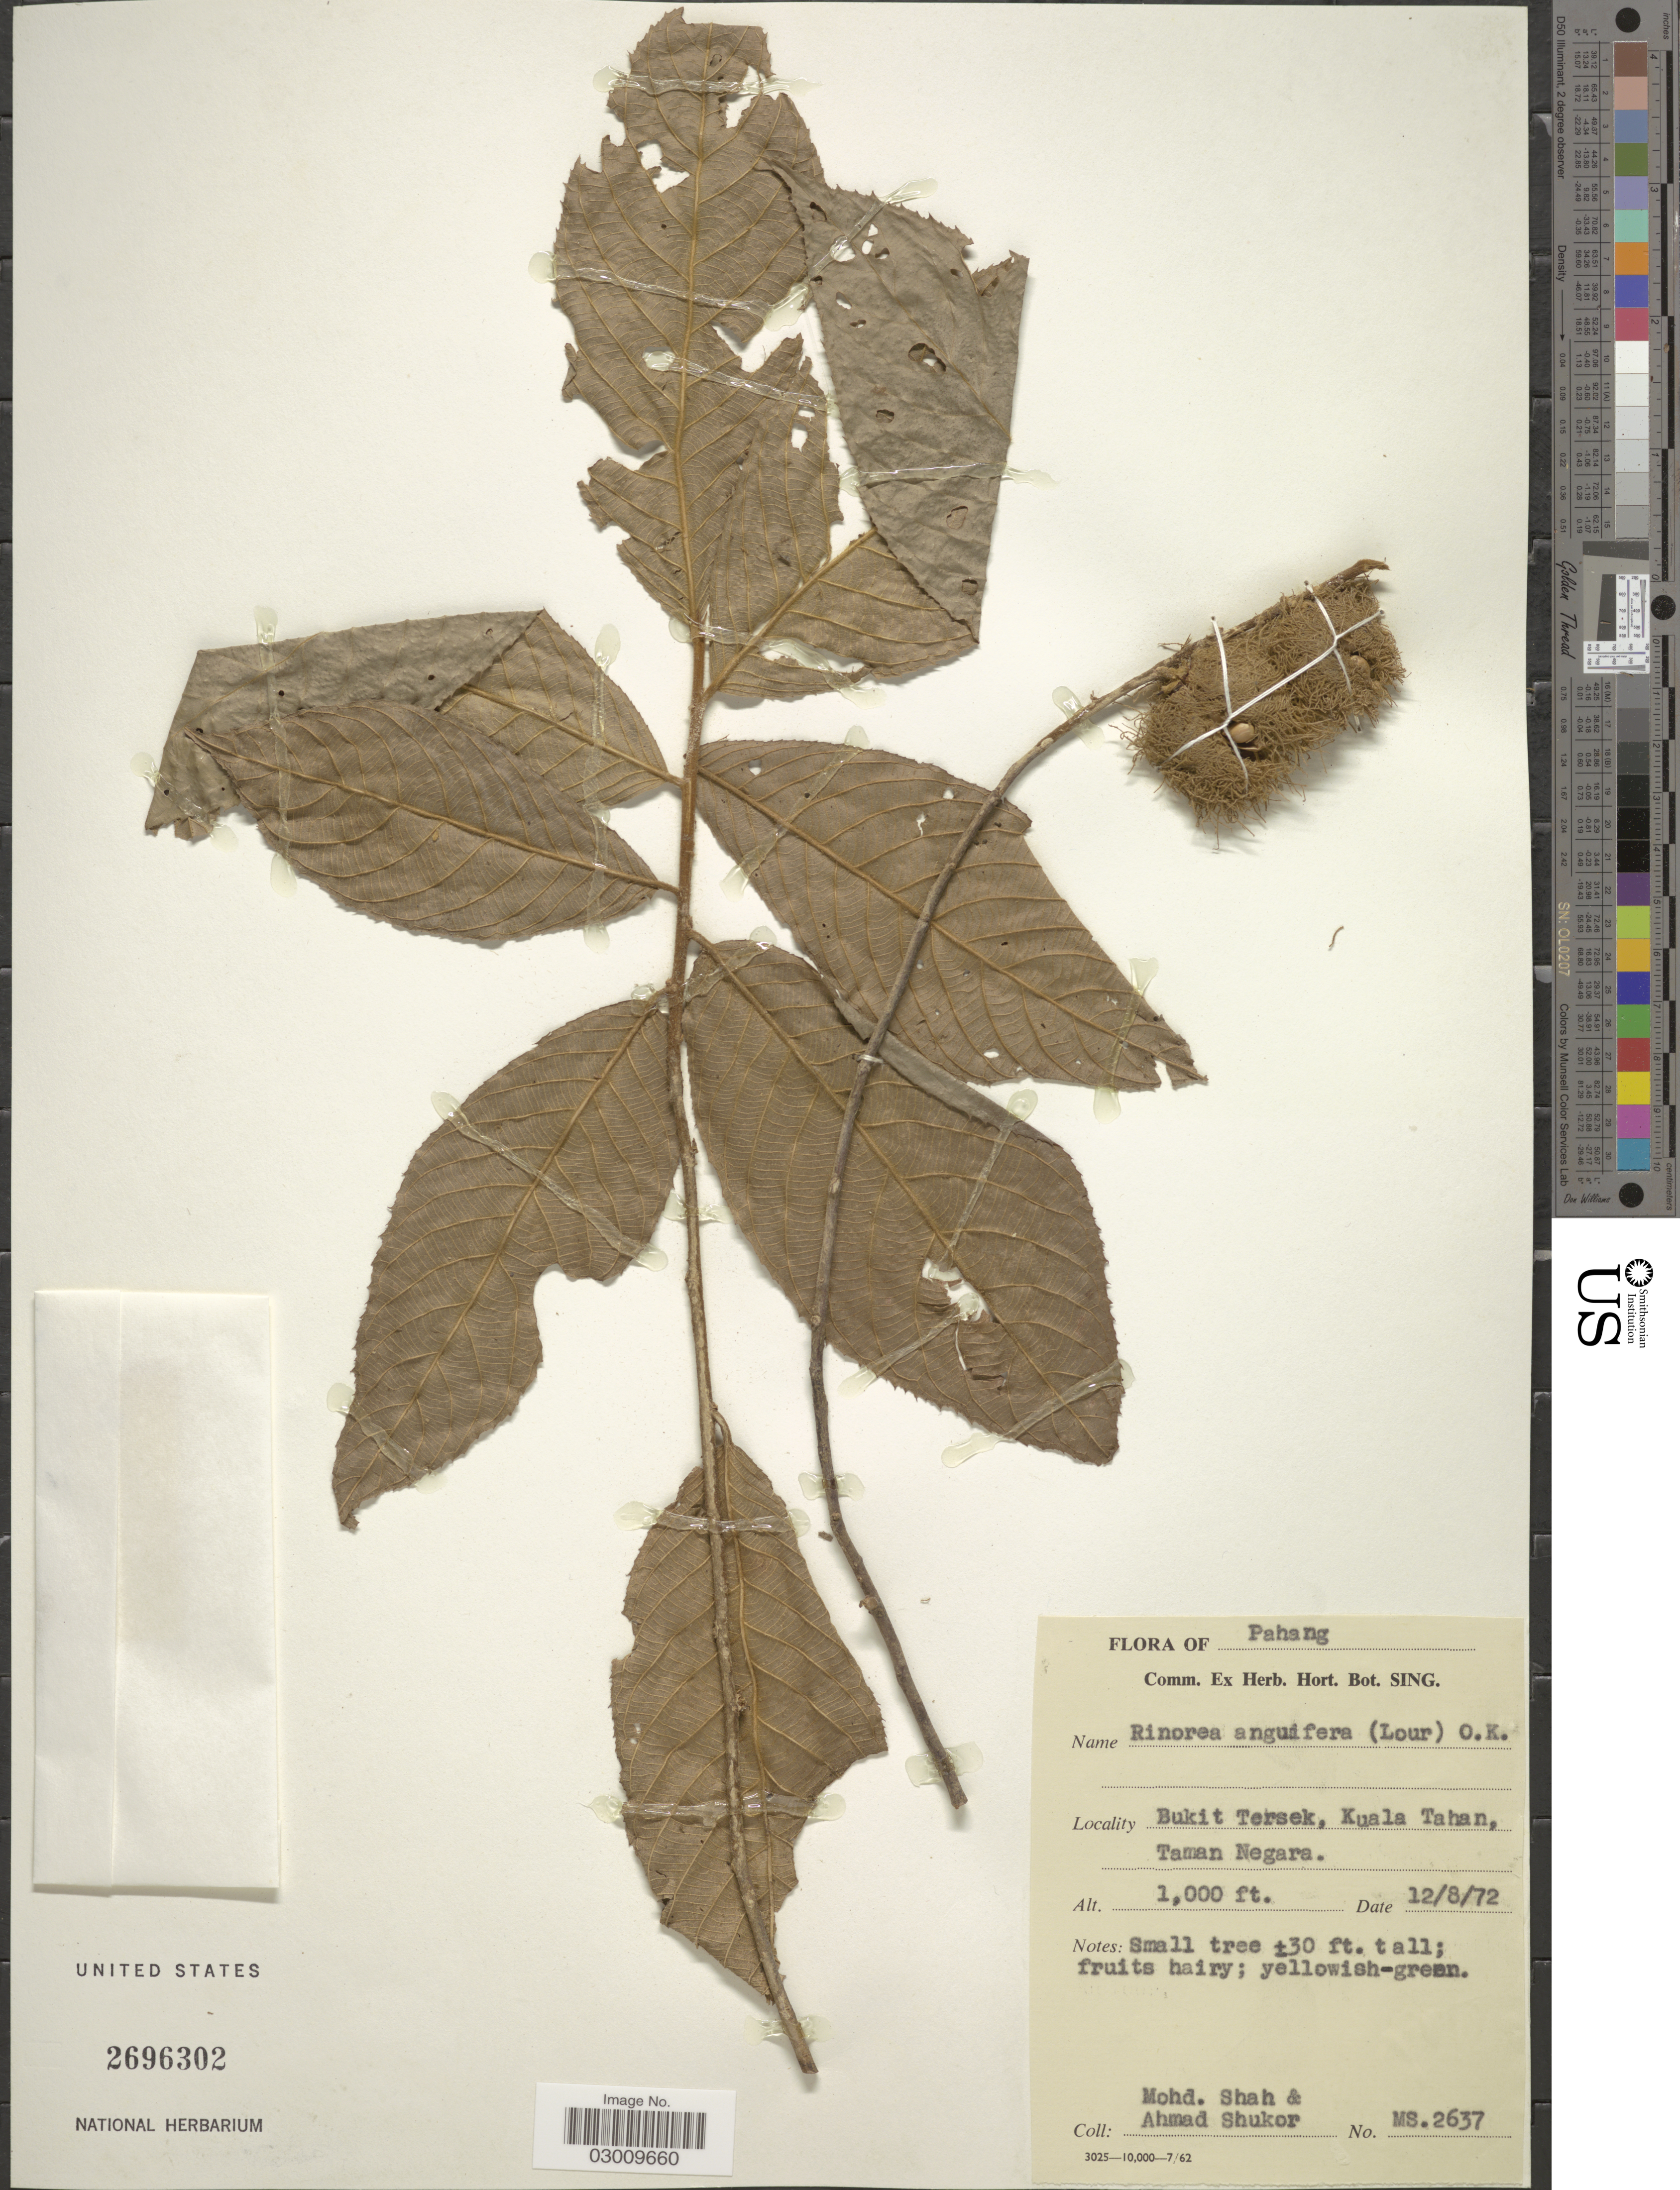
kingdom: Plantae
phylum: Tracheophyta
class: Magnoliopsida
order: Malpighiales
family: Violaceae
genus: Rinorea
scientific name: Rinorea anguifera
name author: Kuntze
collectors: M. Shah & A. Shukor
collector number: MS2637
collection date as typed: Transcribed d/m/y: 12/8/72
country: Malaysia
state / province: Pahang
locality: Bukit Tersek, Kuala Tahan, Taman Negara.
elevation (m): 305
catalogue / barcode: US 2696302